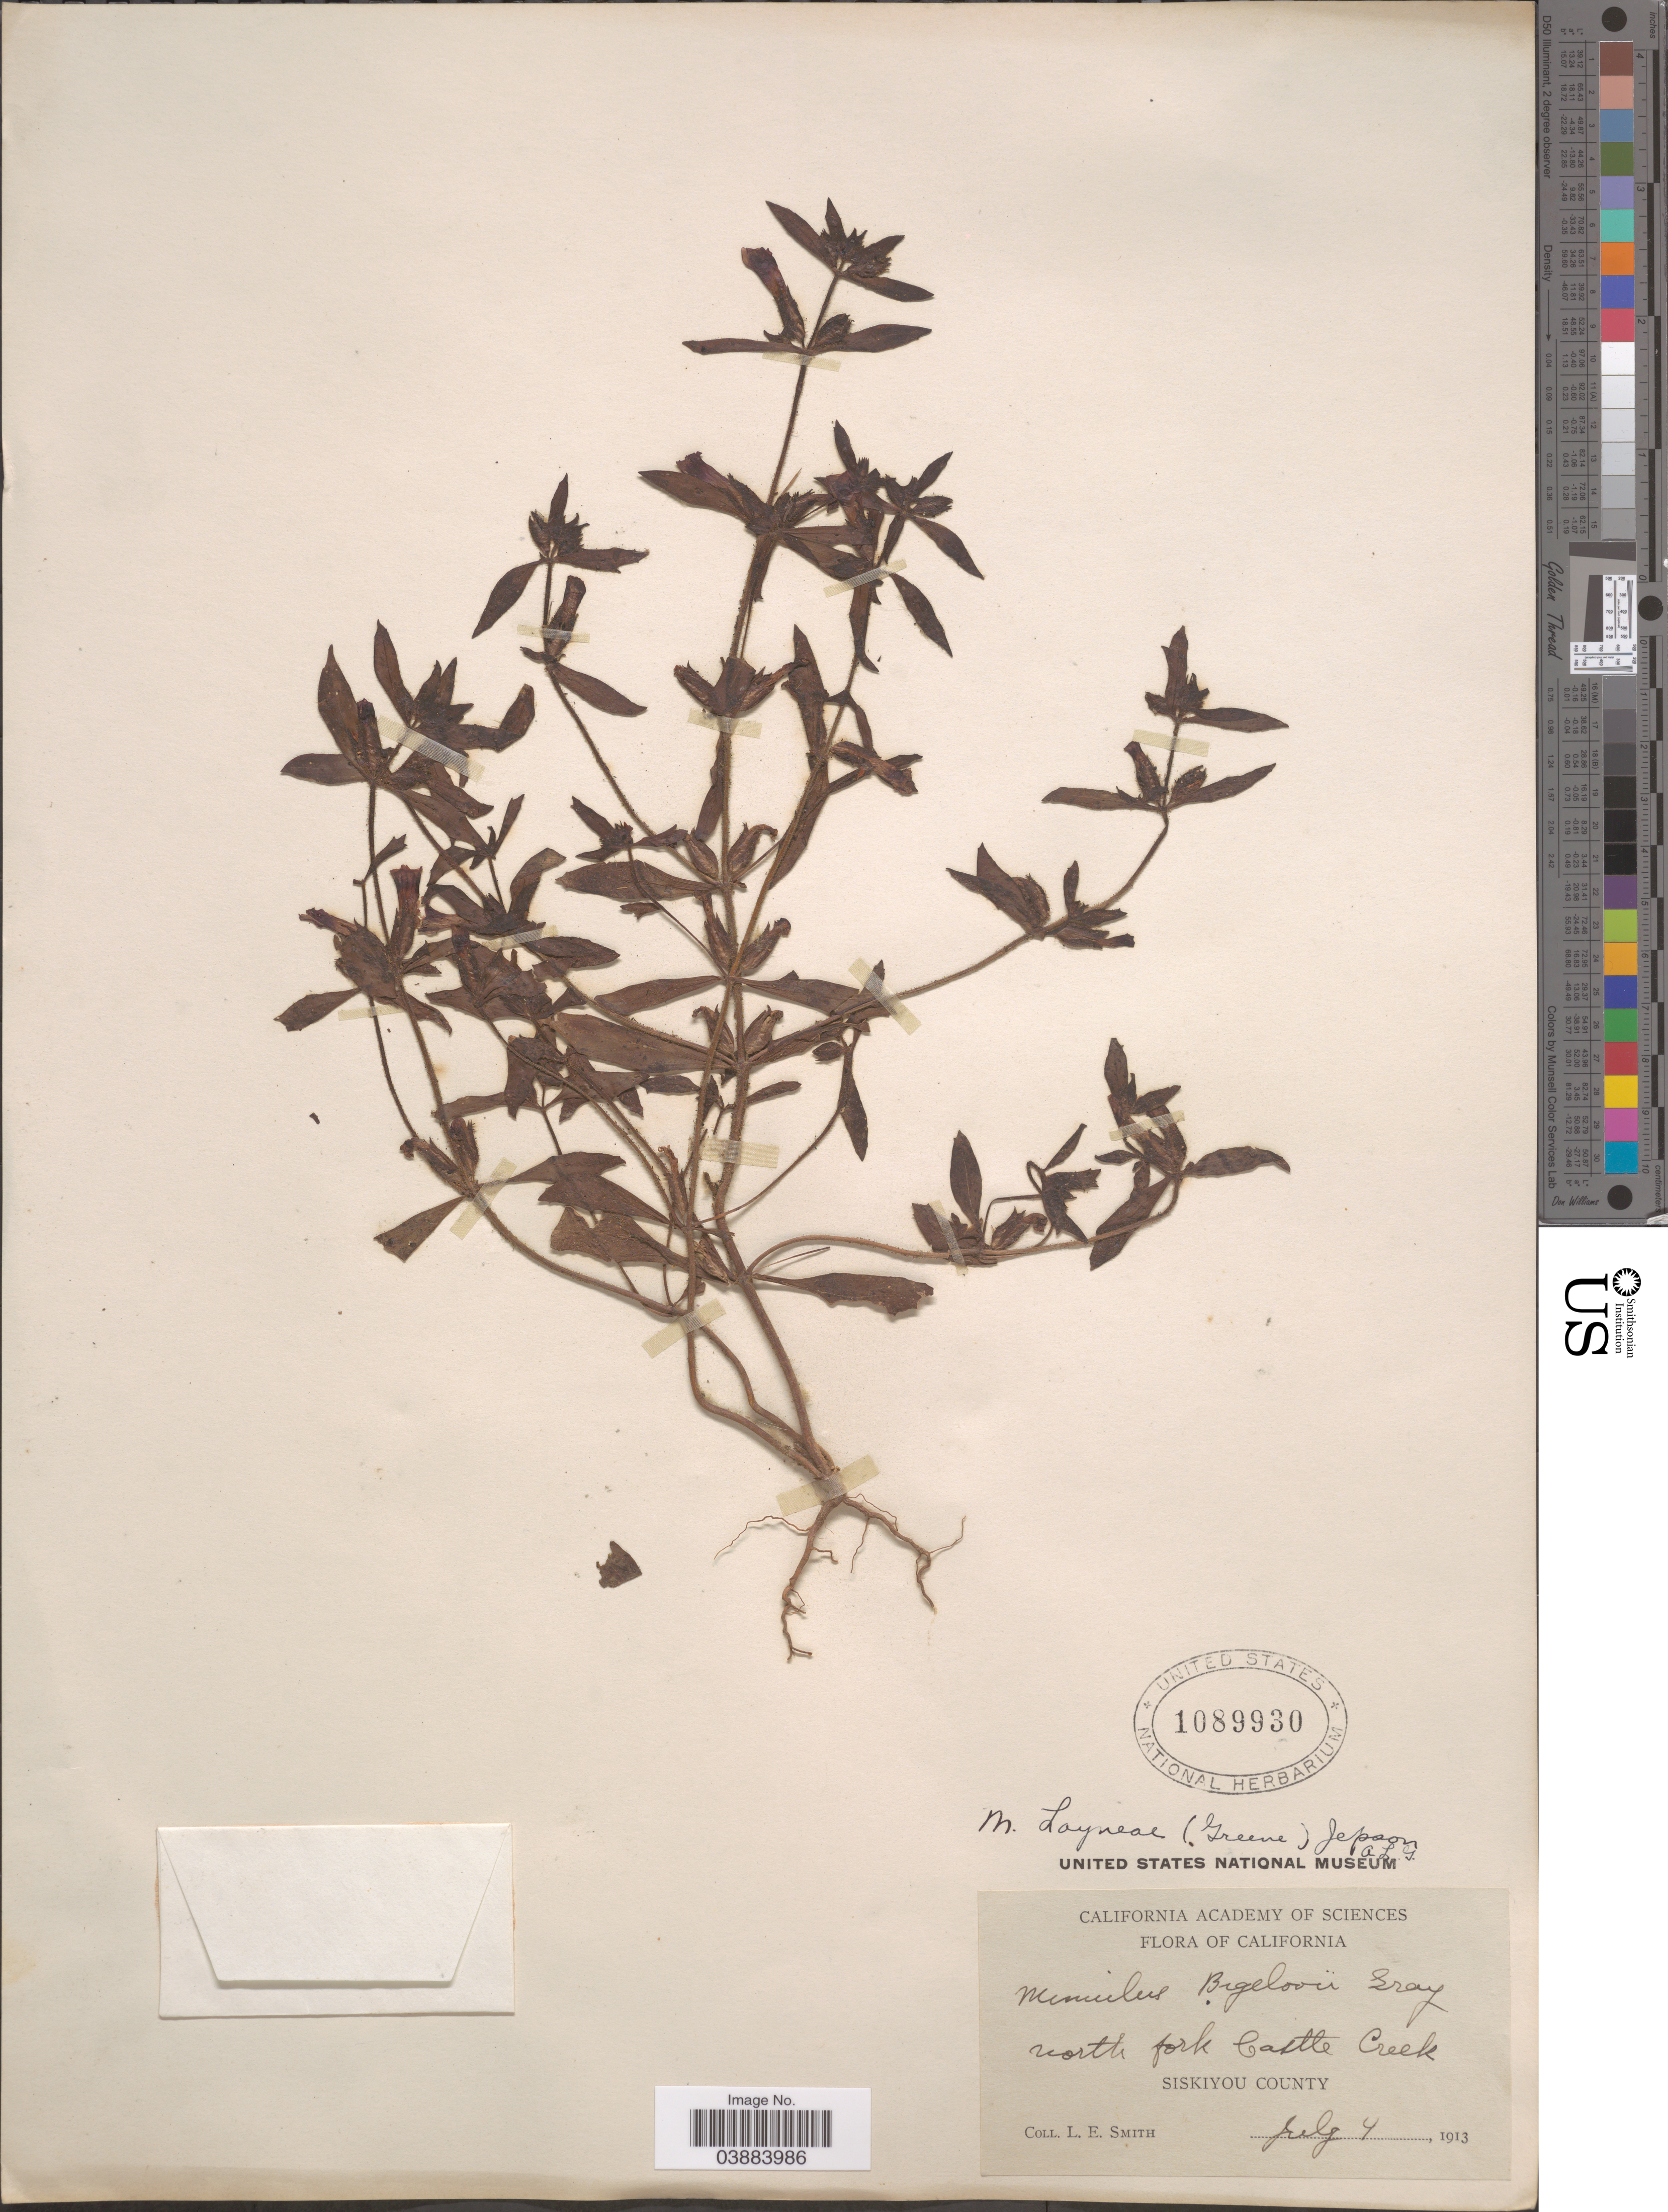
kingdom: Plantae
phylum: Tracheophyta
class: Magnoliopsida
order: Lamiales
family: Phrymaceae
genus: Eunanus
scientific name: Eunanus layneae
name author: Greene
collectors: L. E. Smith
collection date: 1913-07-04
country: United States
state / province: California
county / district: Siskiyou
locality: North fork Castle Creek. Siskiyou County.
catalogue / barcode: US 1089930